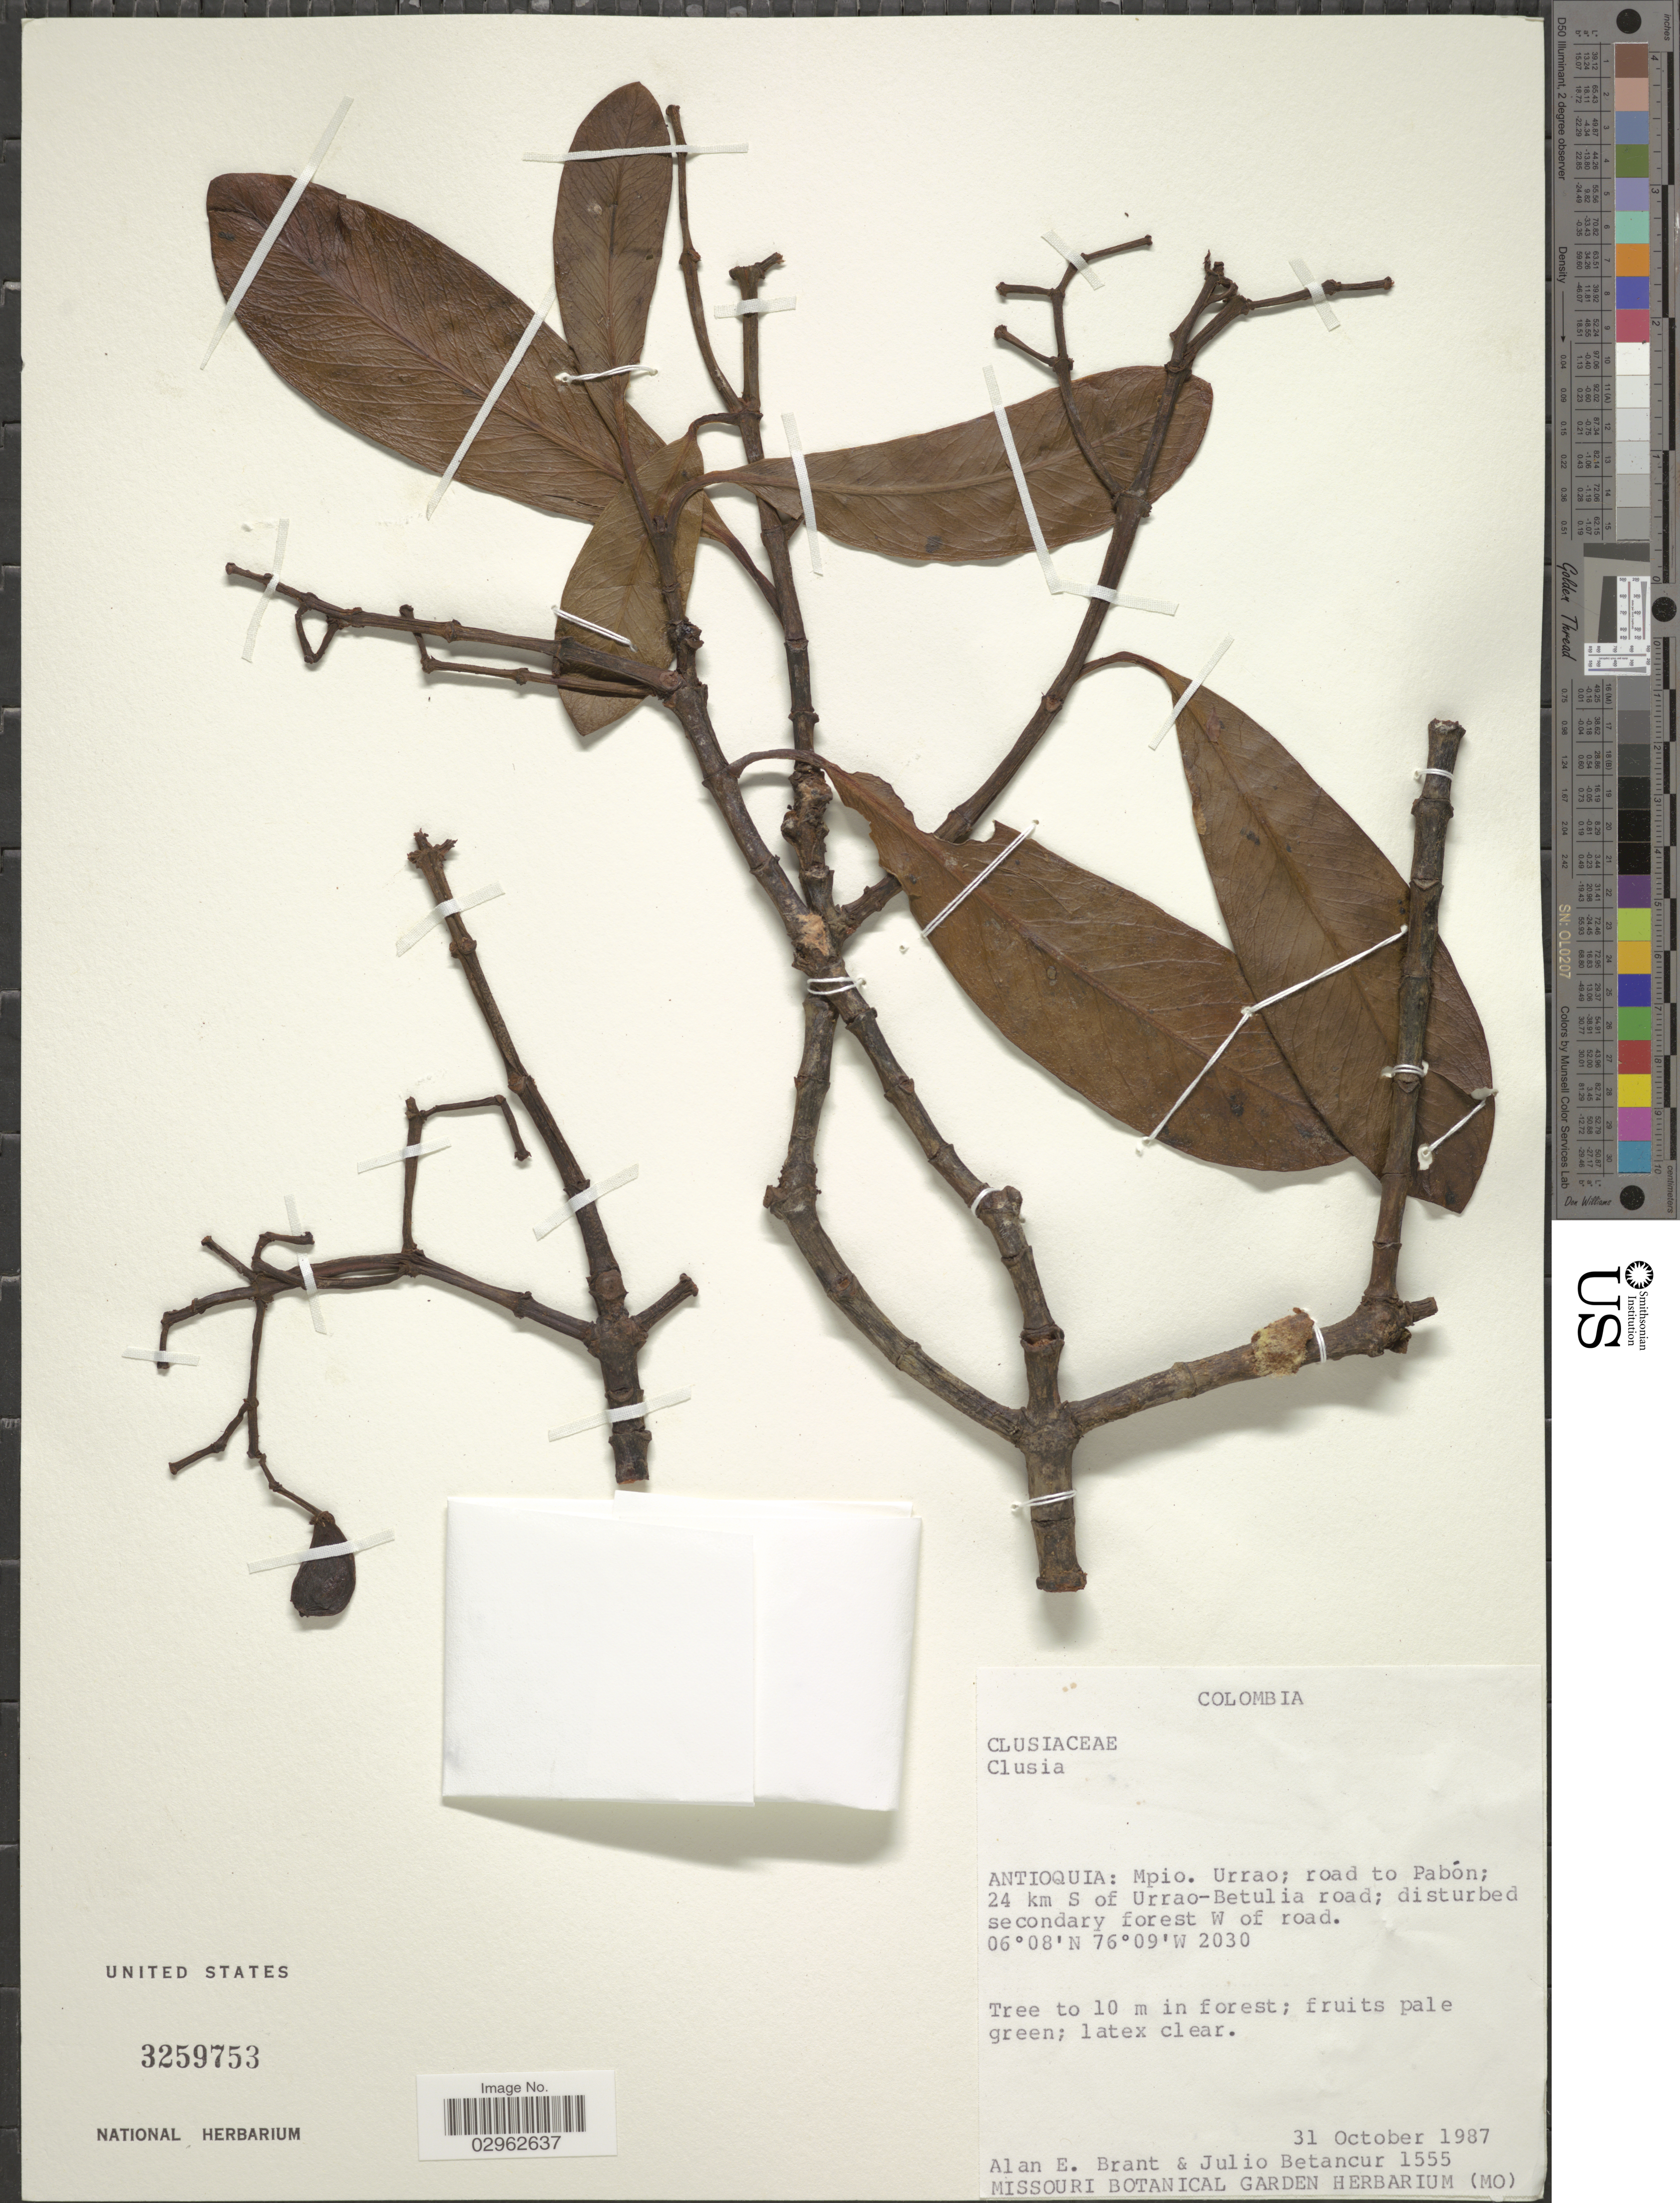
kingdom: Plantae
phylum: Tracheophyta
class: Magnoliopsida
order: Malpighiales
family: Clusiaceae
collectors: A. Brant & J. Betancur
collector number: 1555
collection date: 1987-10-31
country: Colombia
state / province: Antioquia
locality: Mpio. Urrao; road to Pabón; 24 km S of Urrao-Betulia road.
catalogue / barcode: US 3259753